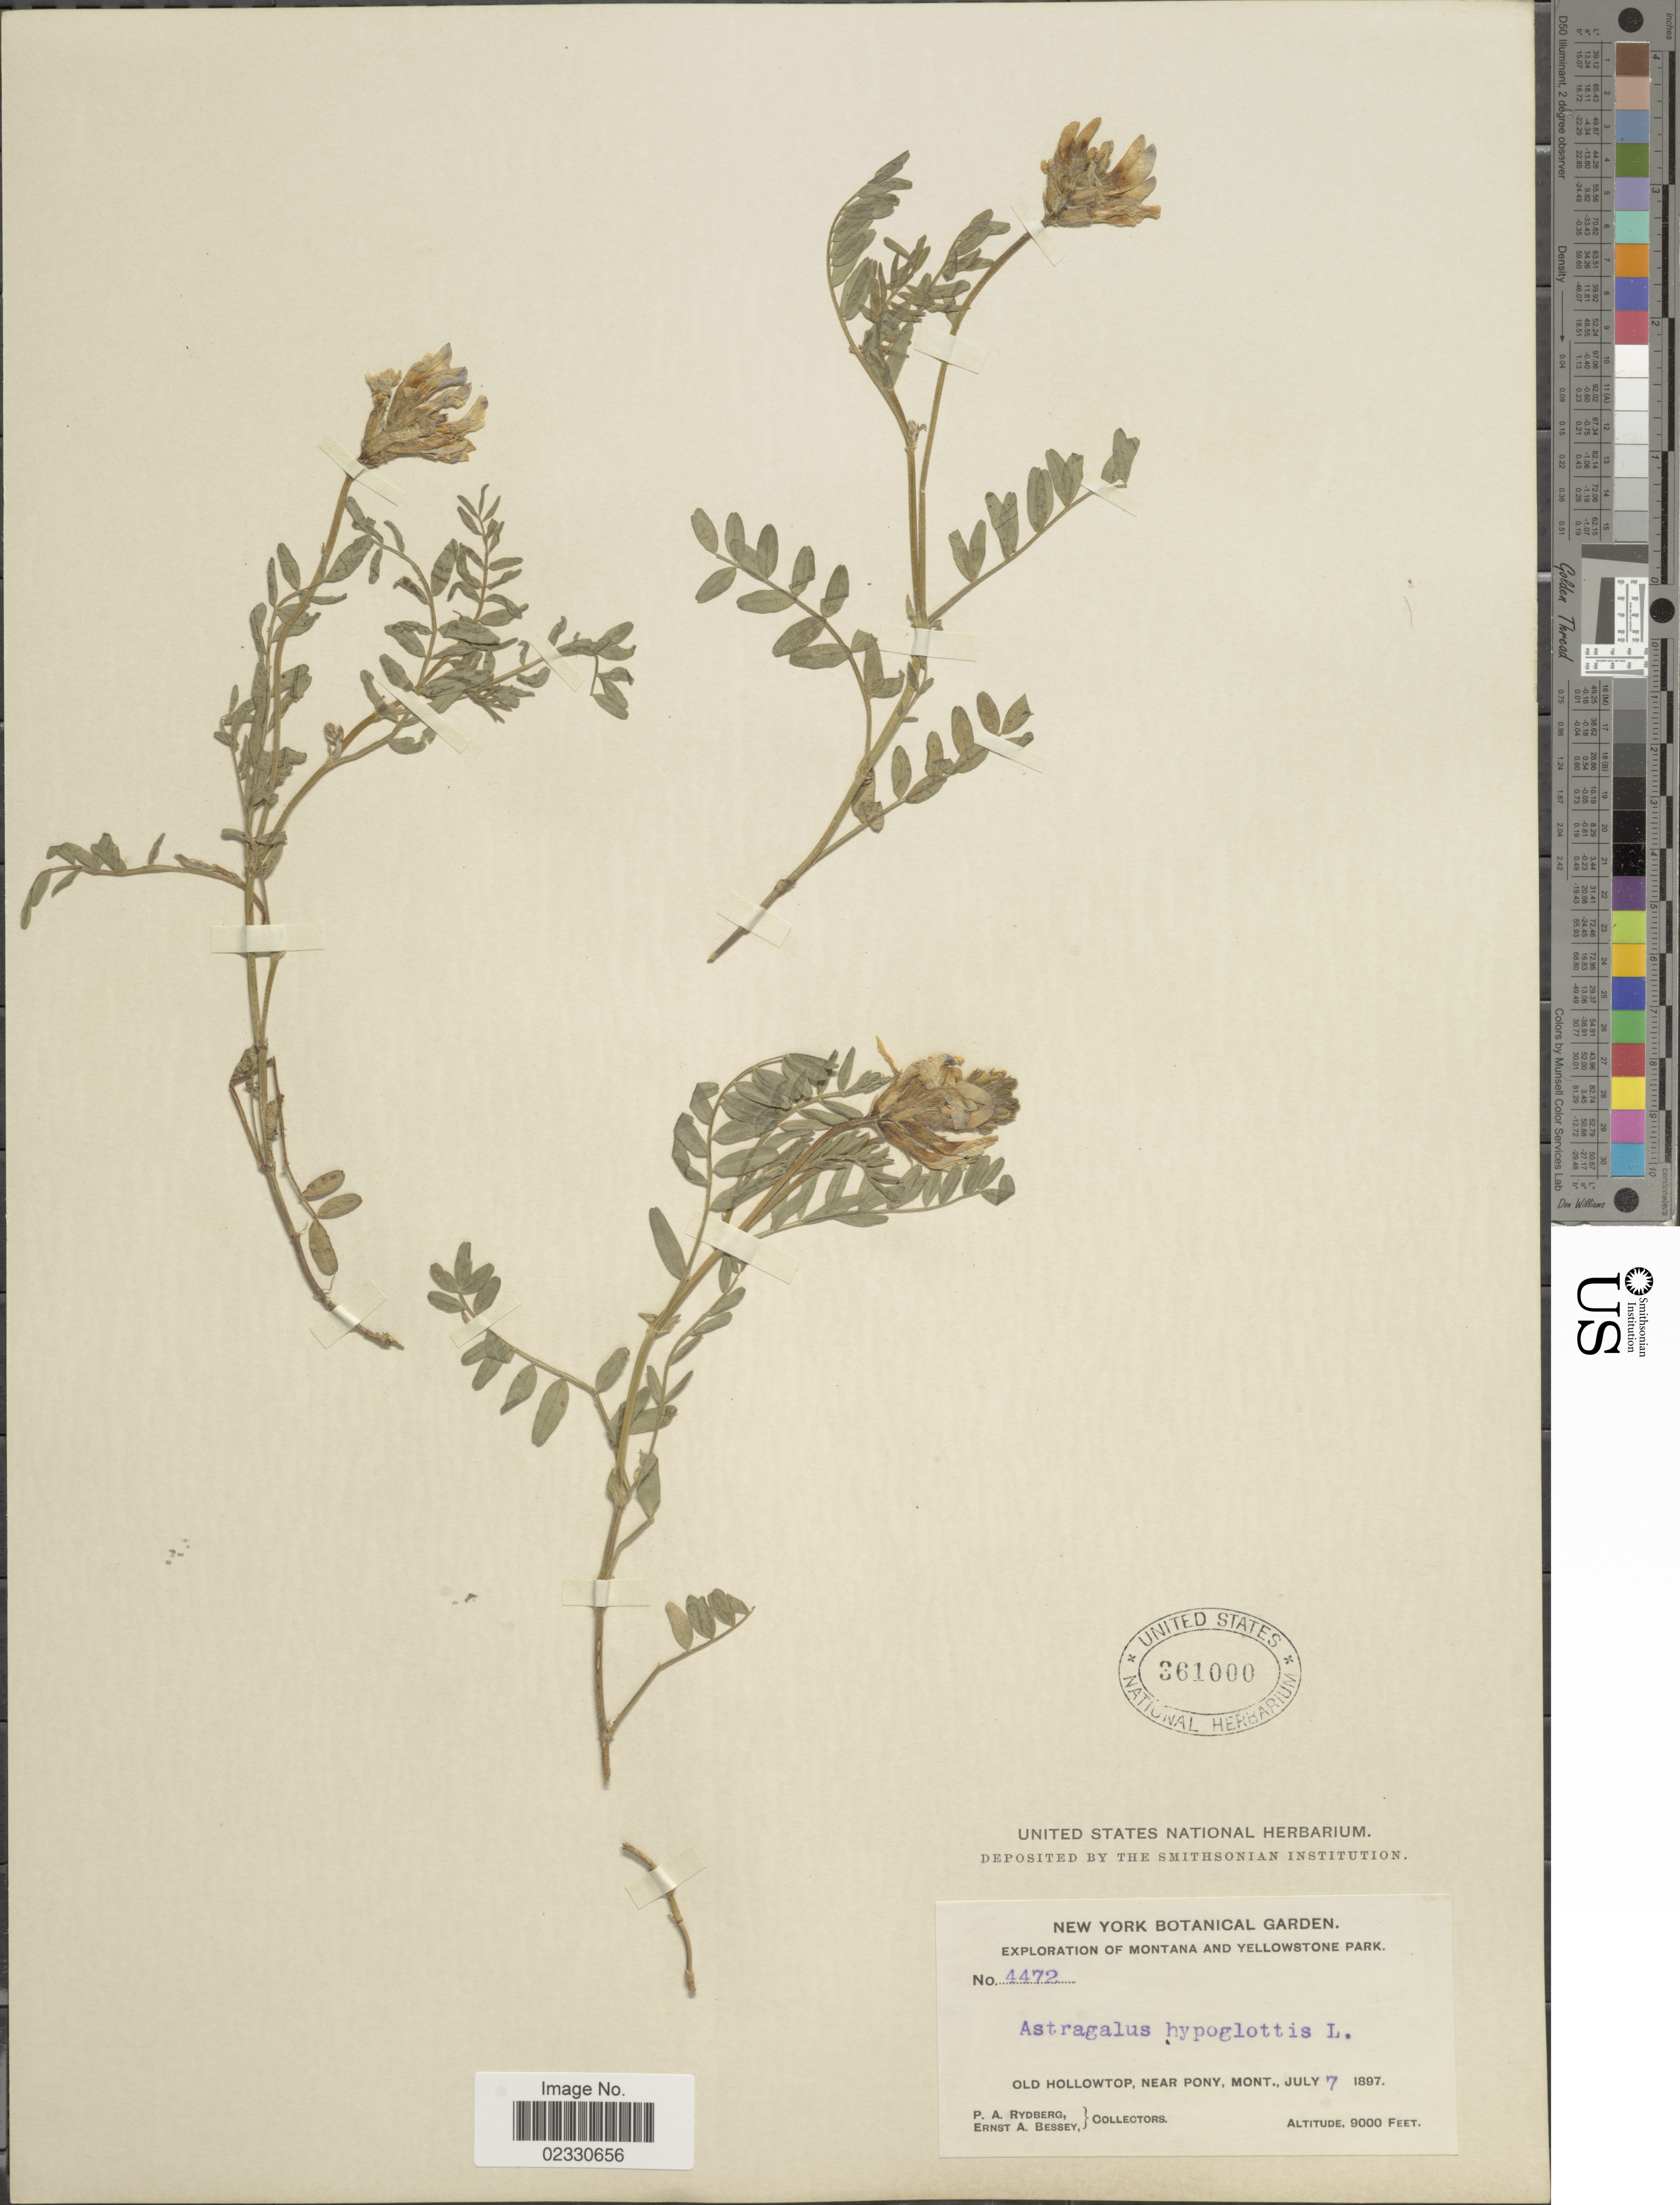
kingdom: Plantae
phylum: Tracheophyta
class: Magnoliopsida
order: Fabales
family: Fabaceae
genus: Astragalus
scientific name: Astragalus dasyglottis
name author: DC.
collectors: P. A. Rydberg & E. A. Bessey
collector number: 4472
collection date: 1897-07-07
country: United States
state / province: Montana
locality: Montana and Yellowstone Park, Old Hollowtop, Near Pony, Mont.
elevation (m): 2743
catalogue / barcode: US 361000